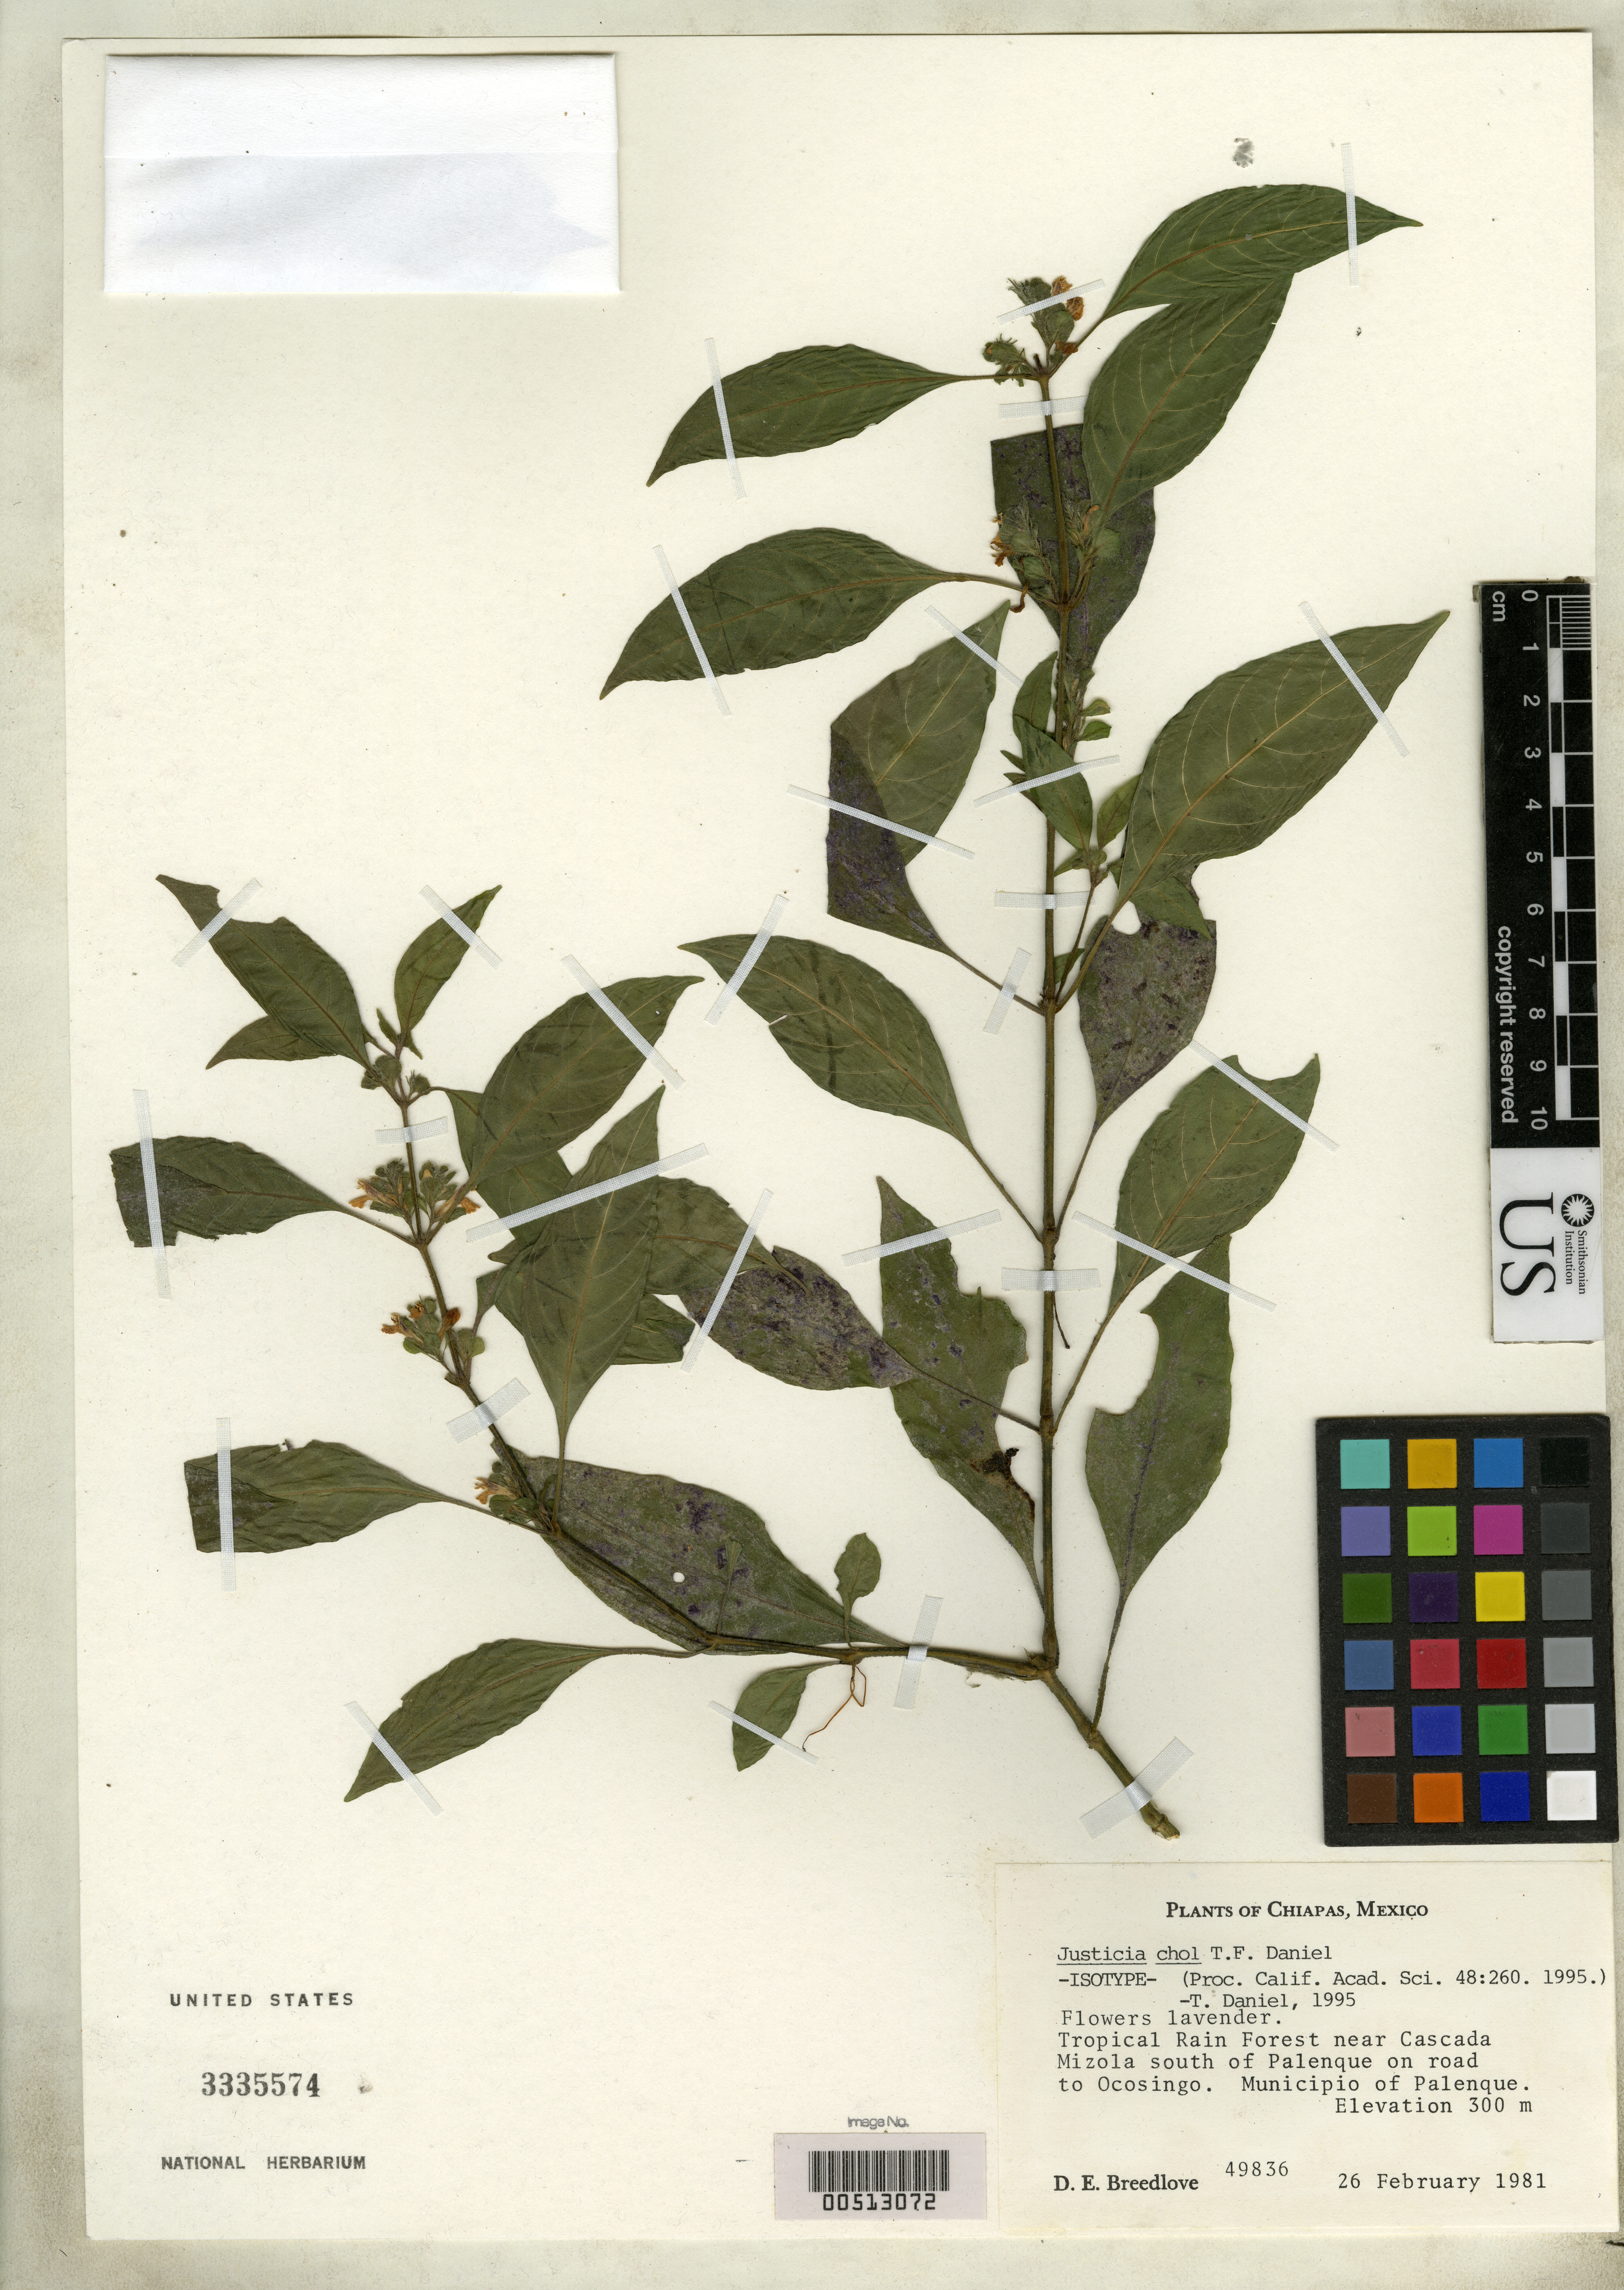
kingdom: Plantae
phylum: Tracheophyta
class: Magnoliopsida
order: Lamiales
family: Acanthaceae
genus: Justicia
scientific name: Justicia chol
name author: T.F. Daniel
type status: Isotype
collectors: D. E. Breedlove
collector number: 49836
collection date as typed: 26 Feb 1981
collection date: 1981-02-26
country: Mexico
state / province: Chiapas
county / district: Palenque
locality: Forest near Cascada Mizola S of Palenque on road to Ocosingo.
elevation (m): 300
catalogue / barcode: US 3335574